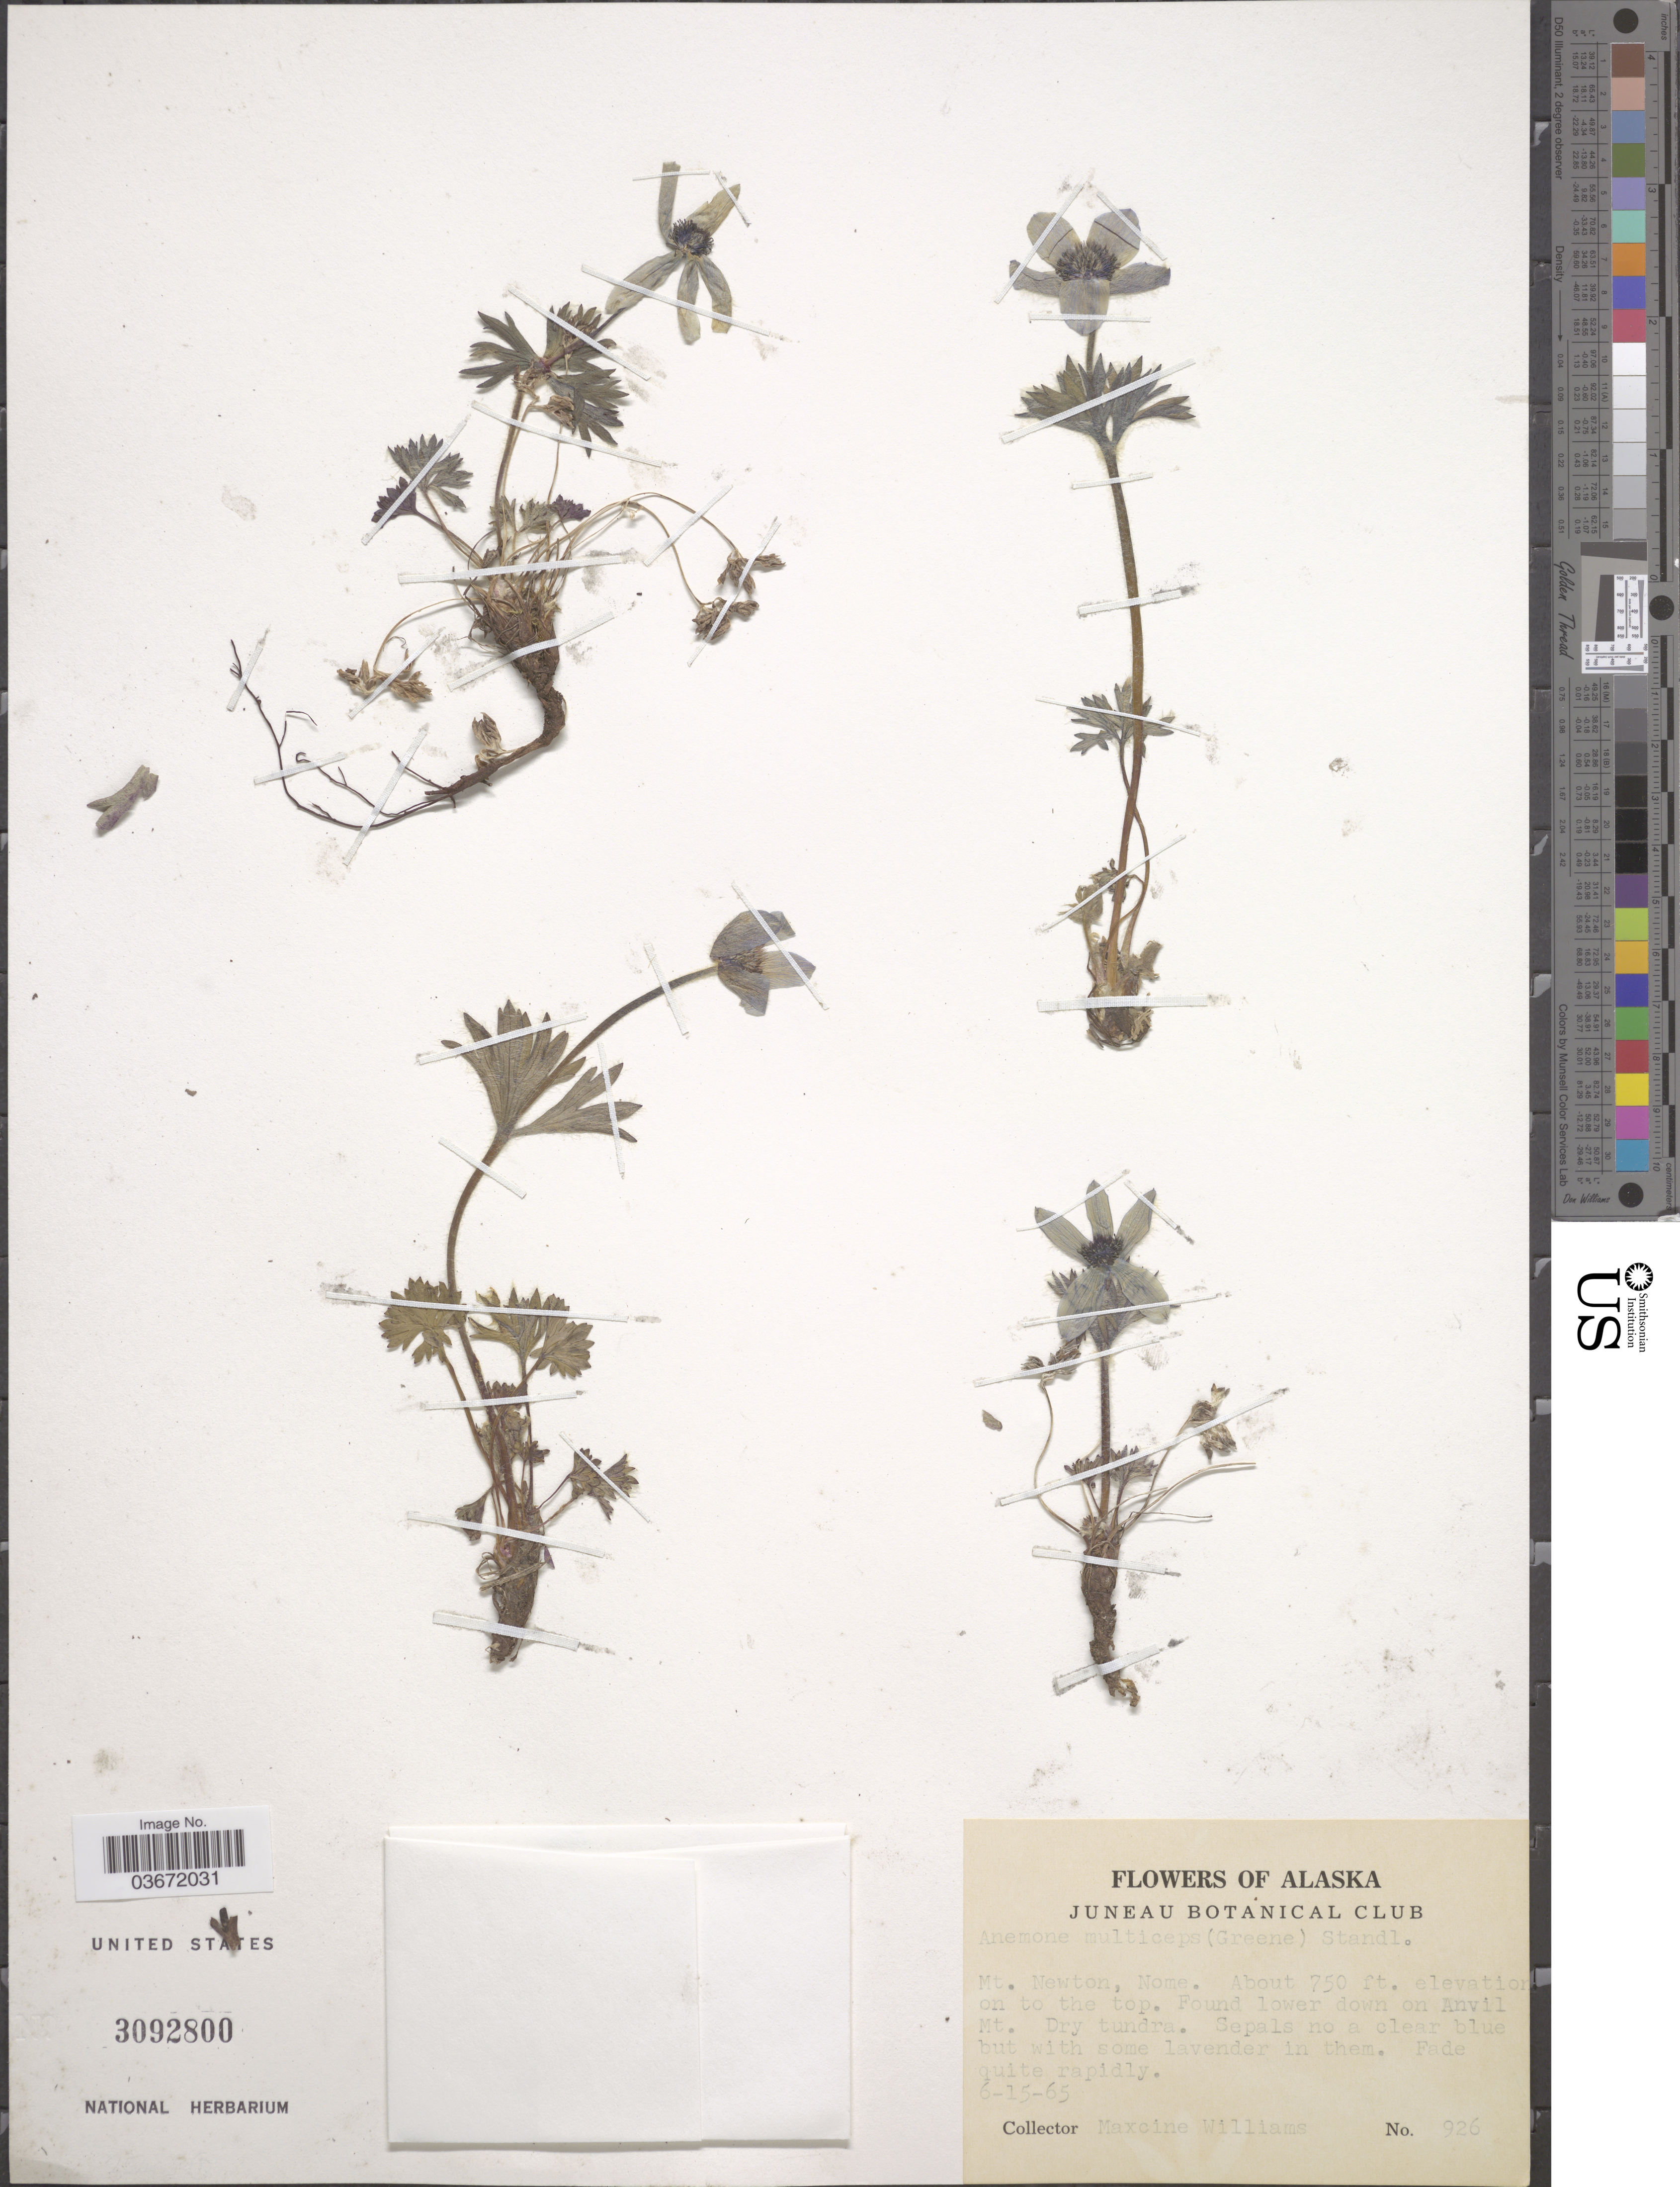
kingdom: Plantae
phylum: Tracheophyta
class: Magnoliopsida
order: Ranunculales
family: Ranunculaceae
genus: Anemone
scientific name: Anemone multiceps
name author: (Greene) Standl.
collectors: M. Williams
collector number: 926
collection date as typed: Transcribed d/m/y: 15/6/65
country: United States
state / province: Alaska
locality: Mt. Newton, Nome. Lower down on Anvil Mt.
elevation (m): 229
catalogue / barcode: US 3092800